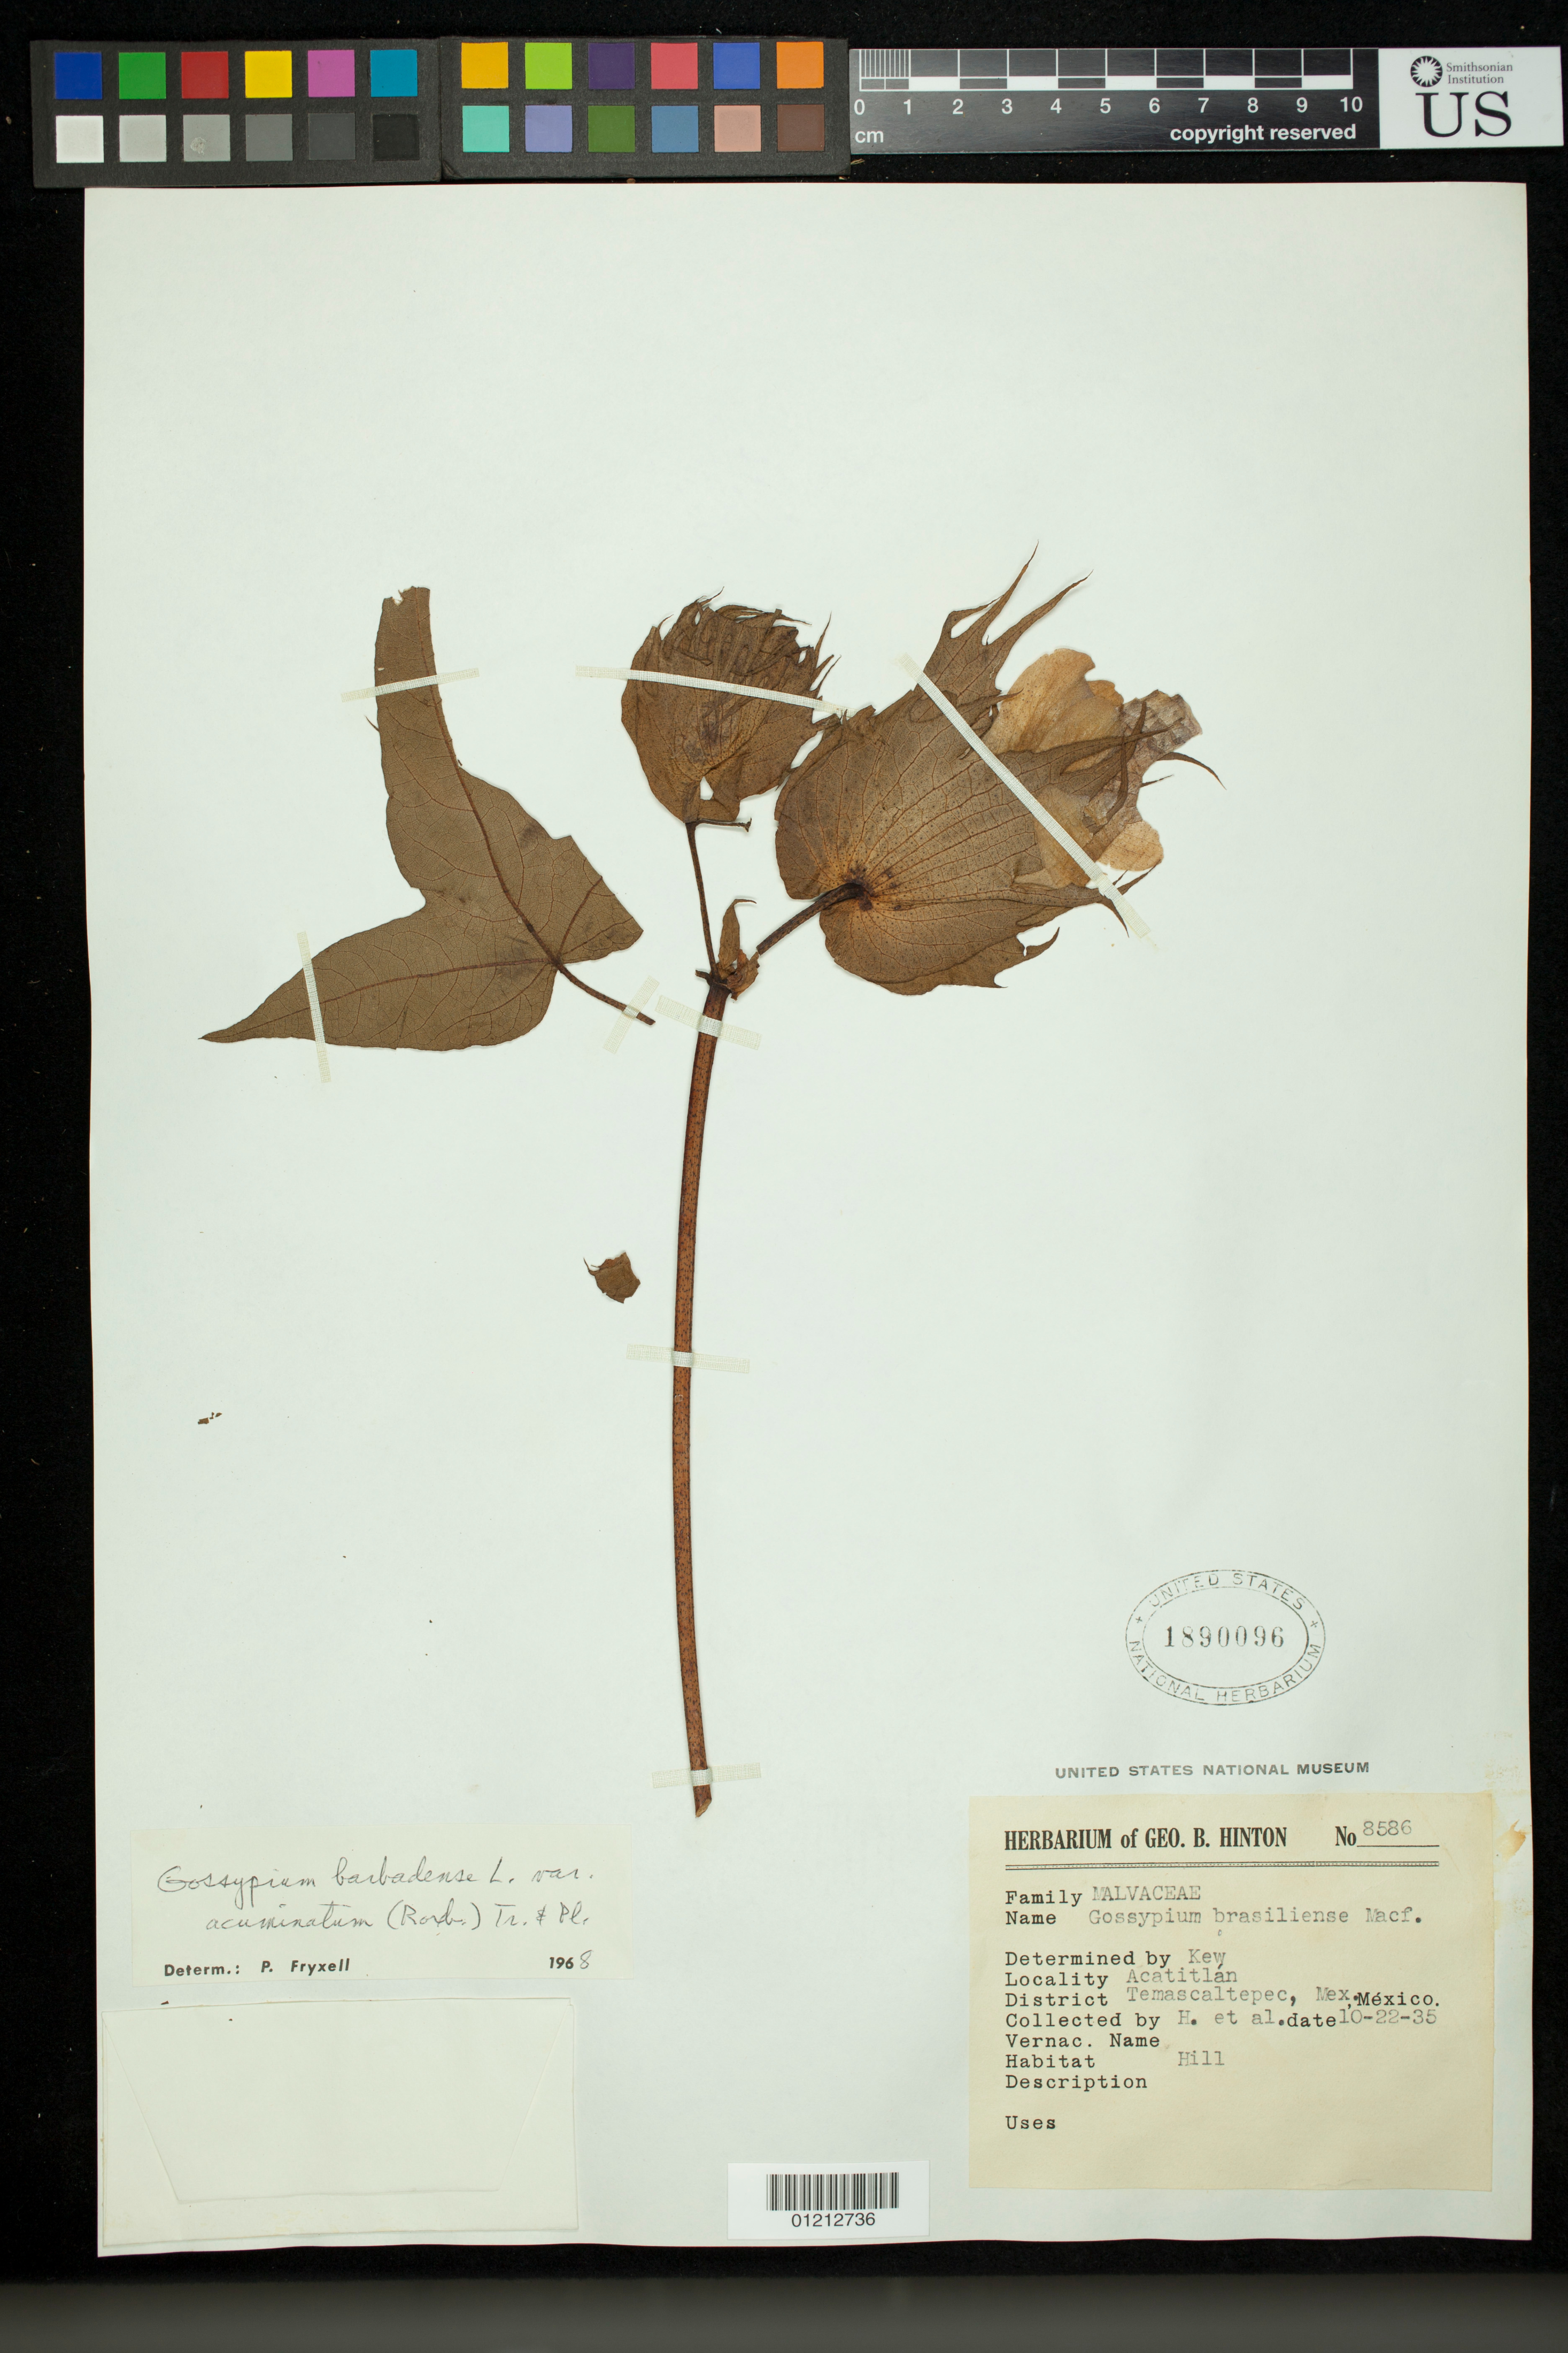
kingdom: Plantae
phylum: Tracheophyta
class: Magnoliopsida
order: Malvales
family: Malvaceae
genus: Gossypium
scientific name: Gossypium barbadense var. acuminatum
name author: (Roxb. ex G. Don) Triana & Planch.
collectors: G. B. Hinton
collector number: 8586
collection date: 1935-10-22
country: Mexico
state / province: México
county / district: Temascaltepec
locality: Acatitlan, Temascaltepec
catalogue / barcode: US 1890096